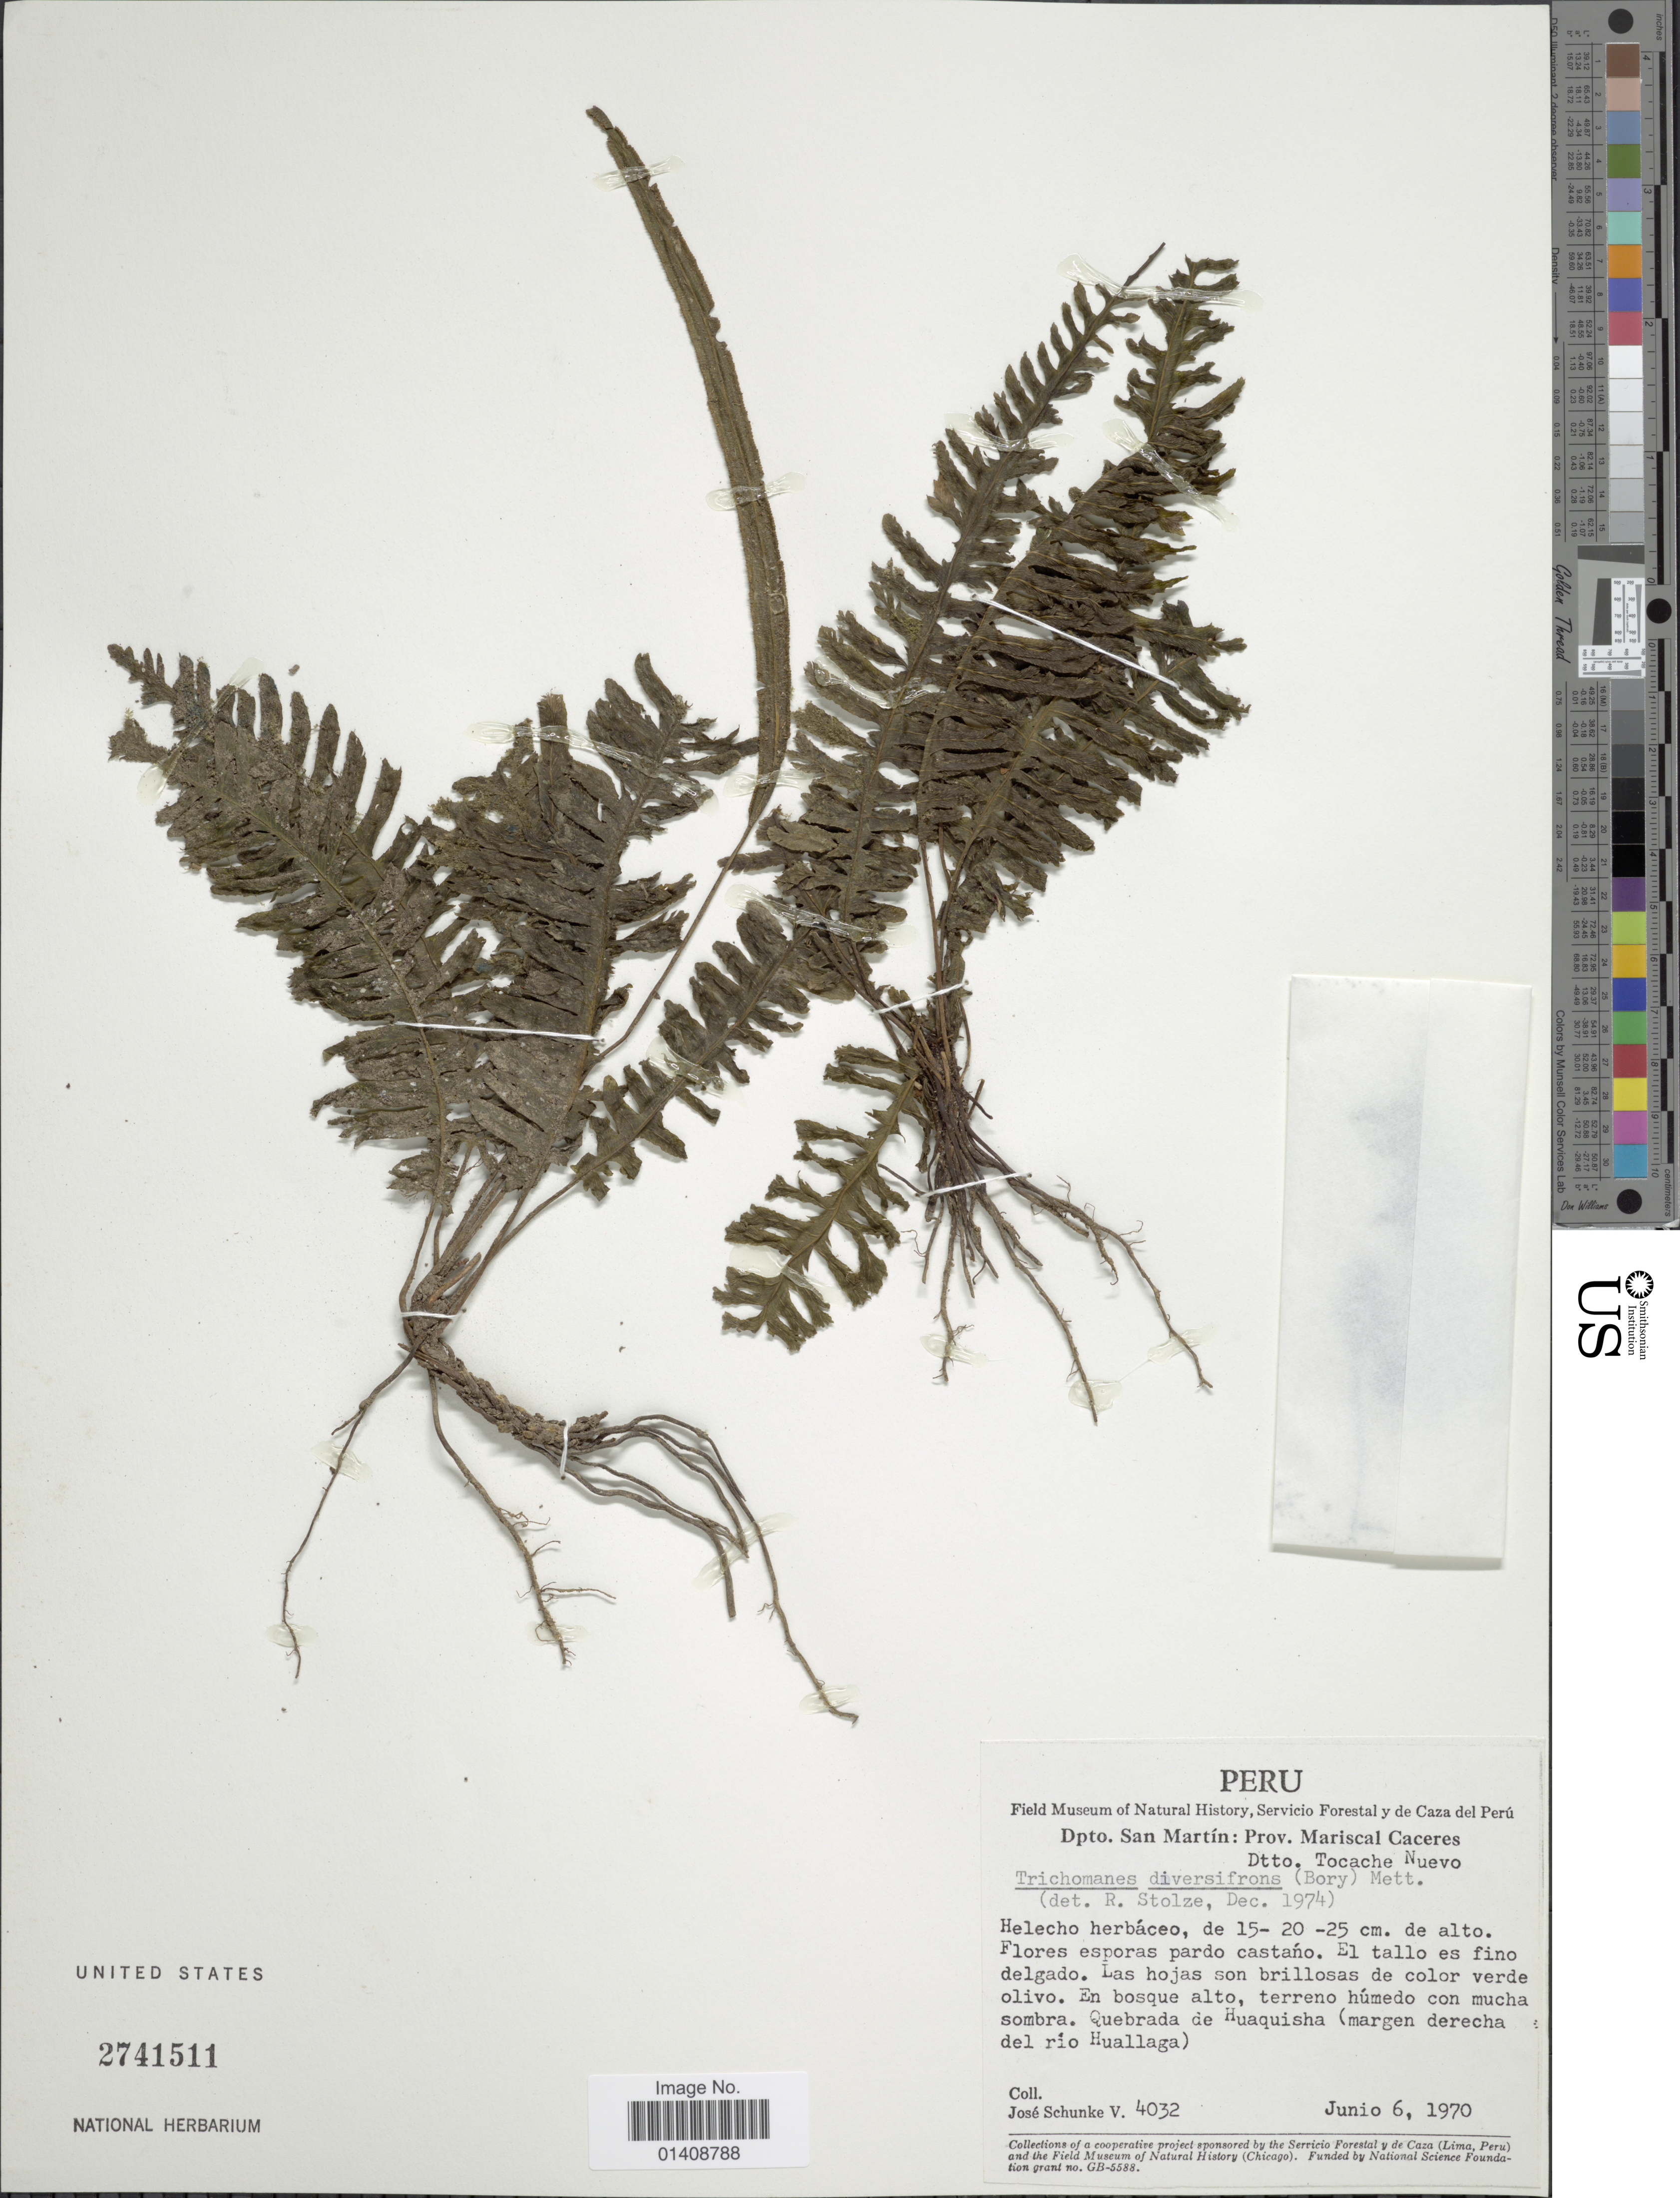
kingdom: Plantae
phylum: Tracheophyta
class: Polypodiopsida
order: Hymenophyllales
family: Hymenophyllaceae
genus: Trichomanes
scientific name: Trichomanes diversifrons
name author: (Bory) Mett. ex Sadeb.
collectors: J. Schunke Vigo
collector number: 4032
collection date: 1970-06-06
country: Peru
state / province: San Martín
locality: Prov. Mariscal caceres. Dtto. Tocache Nuevo. Quebrada de Huaquisha (margen derecga del rio Huallaga).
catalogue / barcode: US 2741511